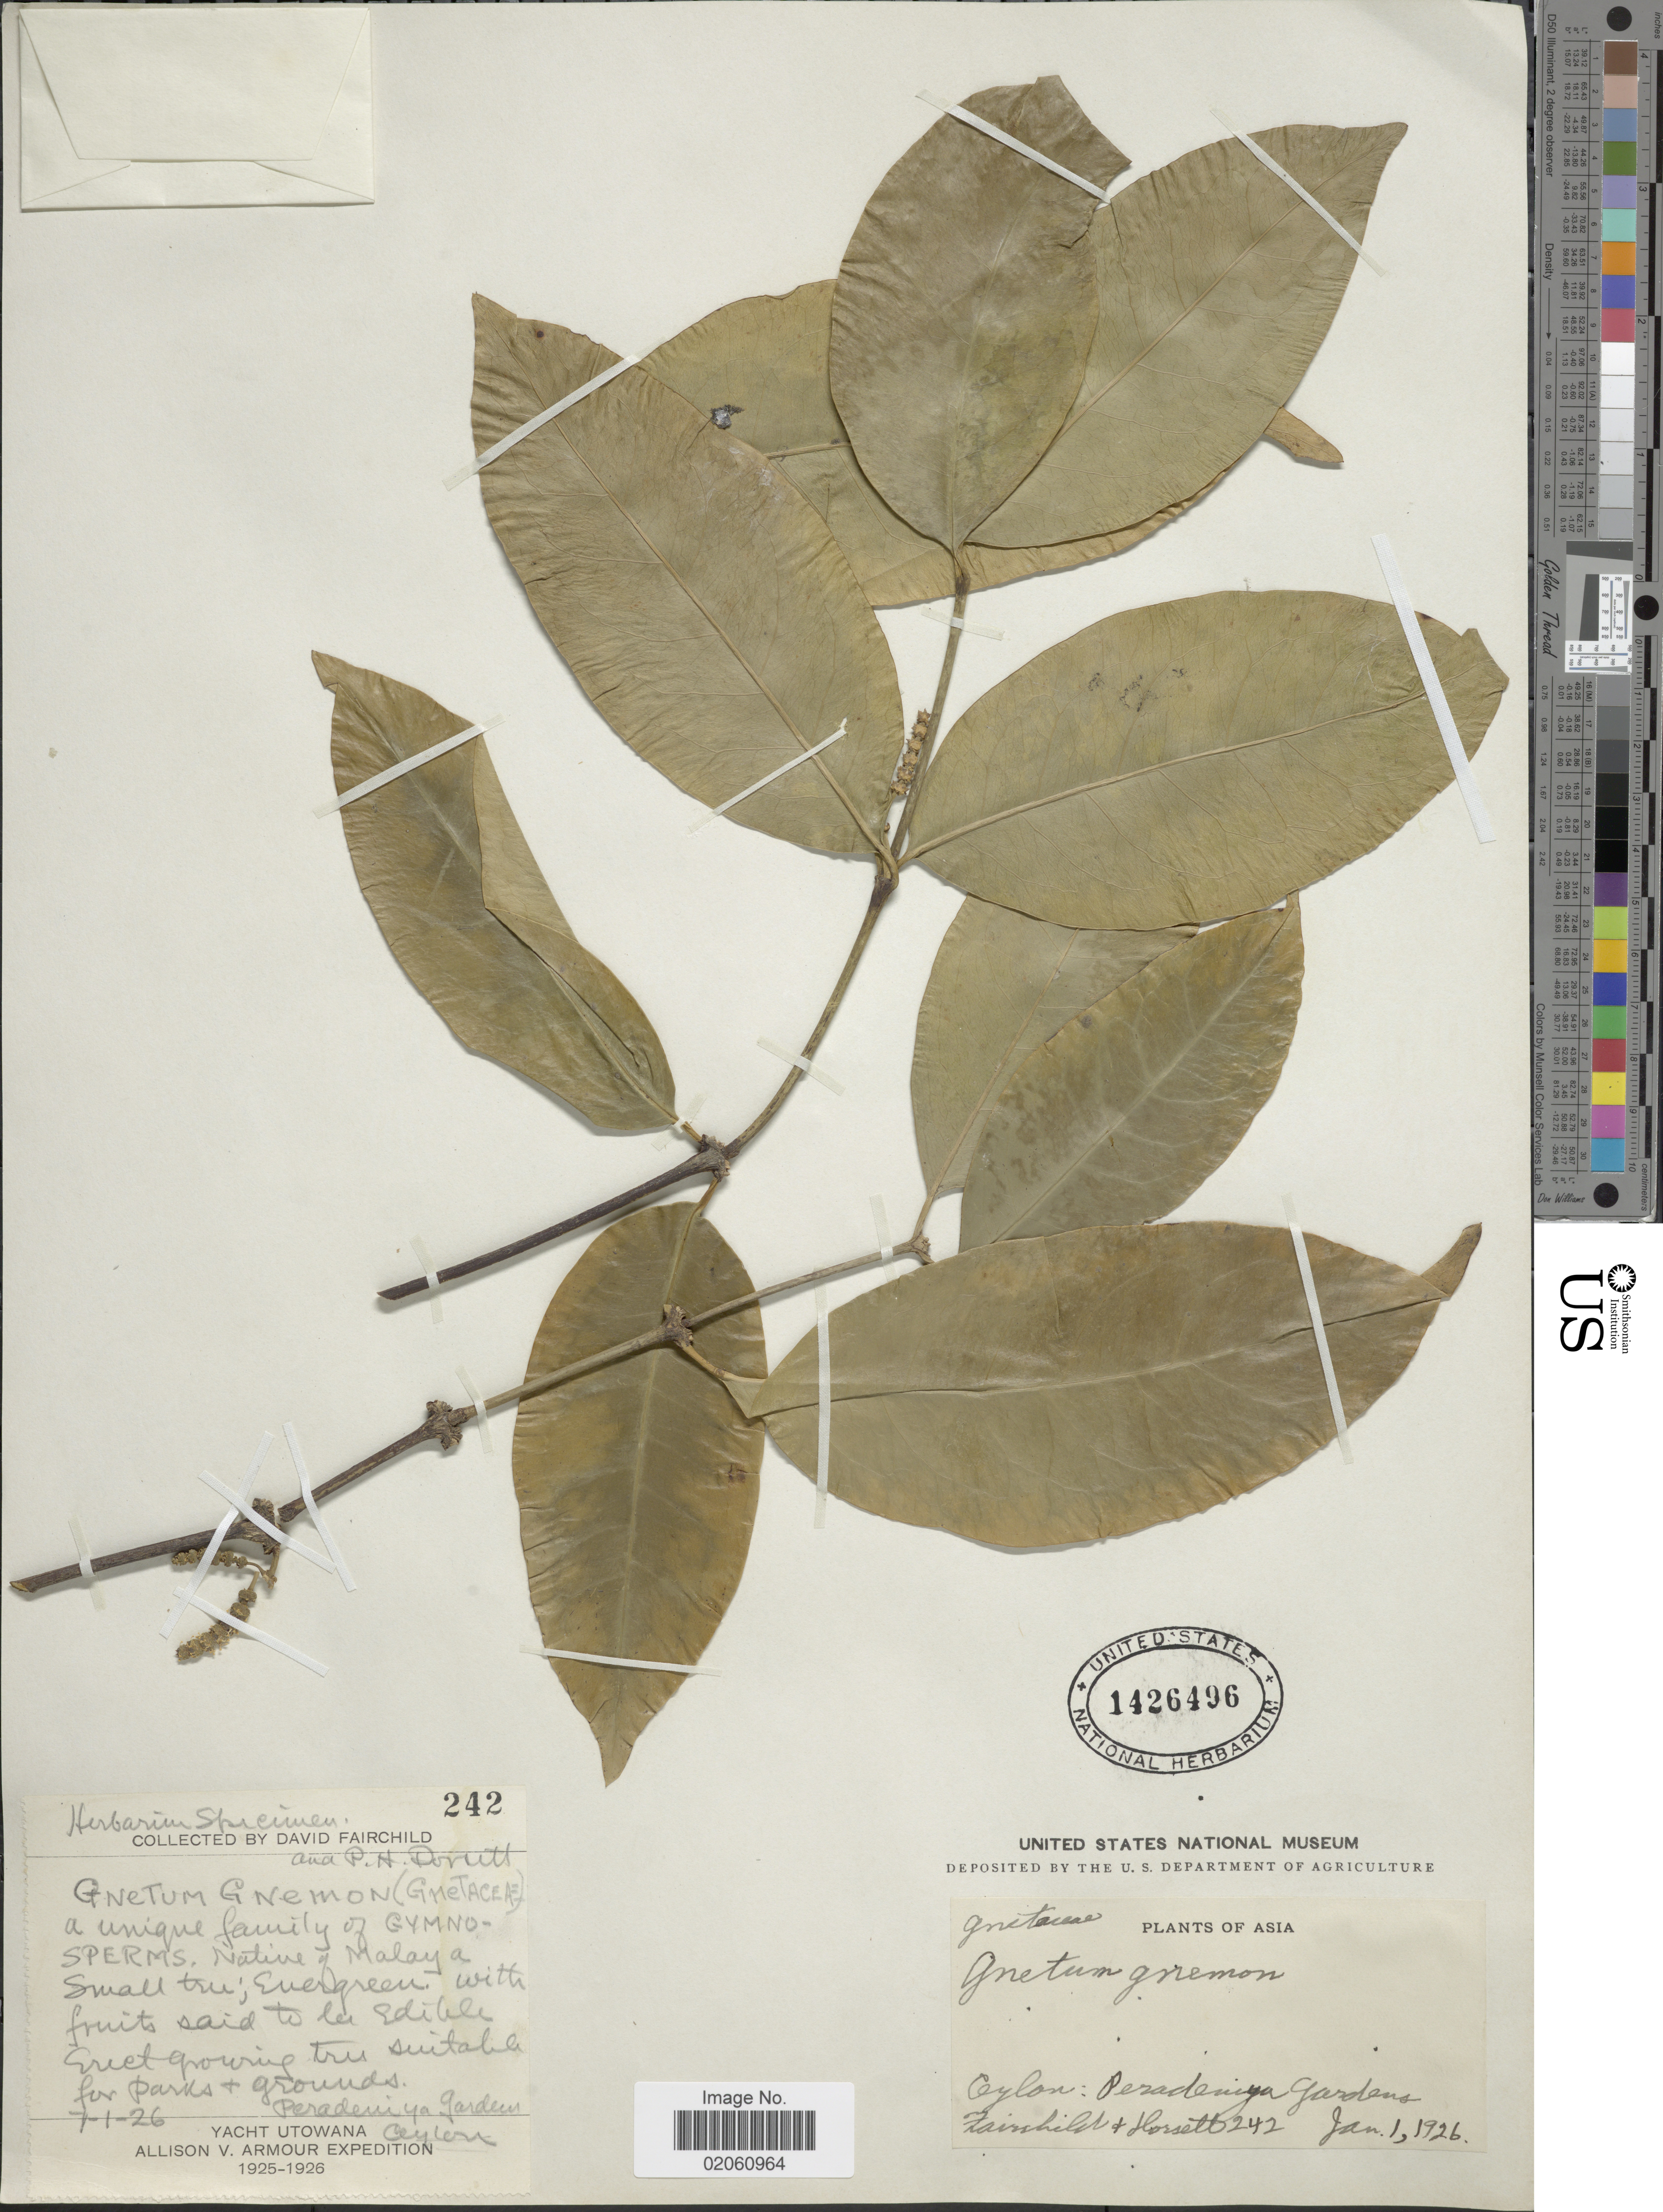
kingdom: Plantae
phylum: Tracheophyta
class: Gnetopsida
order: Gnetales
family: Gnetaceae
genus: Gnetum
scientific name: Gnetum gnemon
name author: L.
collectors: D. Fairchild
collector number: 242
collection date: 1926-01-01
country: Sri Lanka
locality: Ceylon: Peradeniya Gardens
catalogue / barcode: US 1426496